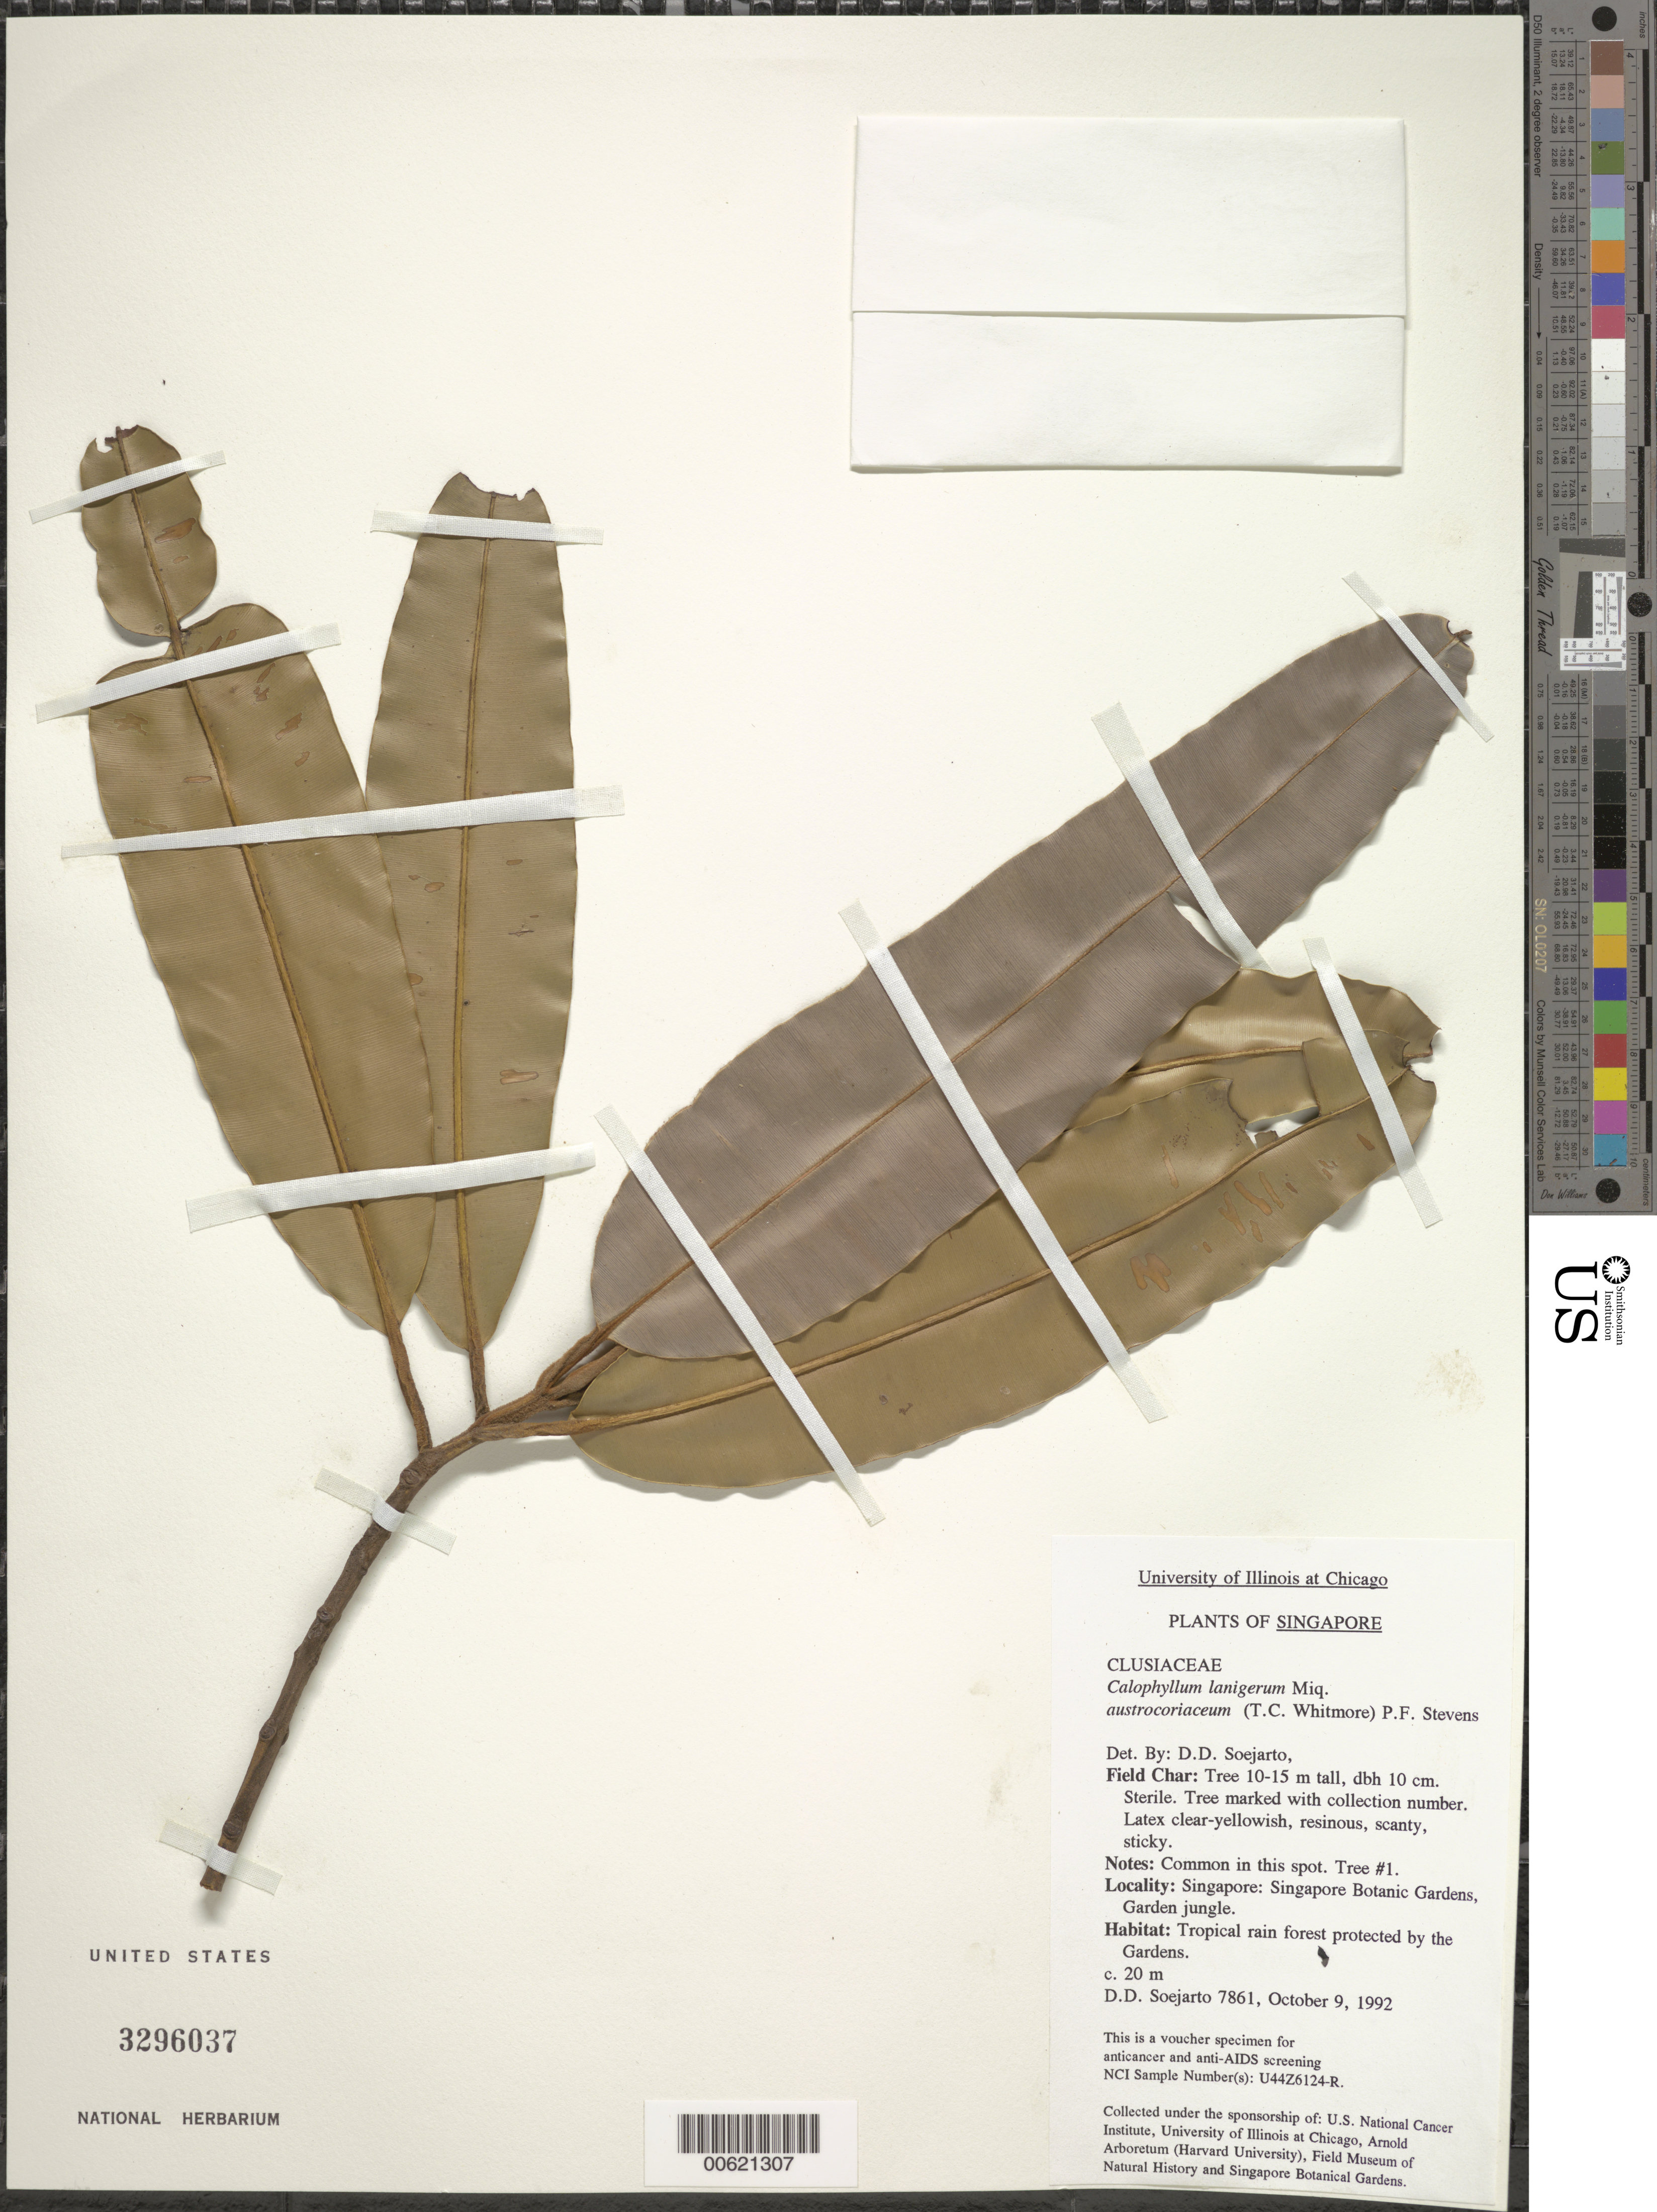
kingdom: Plantae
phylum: Tracheophyta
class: Magnoliopsida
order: Malpighiales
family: Calophyllaceae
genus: Calophyllum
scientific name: Calophyllum lanigerum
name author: Miq.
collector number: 7861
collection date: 1992-10-09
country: Singapore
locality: Singapore Botanic Gardens, Garden jungle.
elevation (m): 20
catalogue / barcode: US 3296037